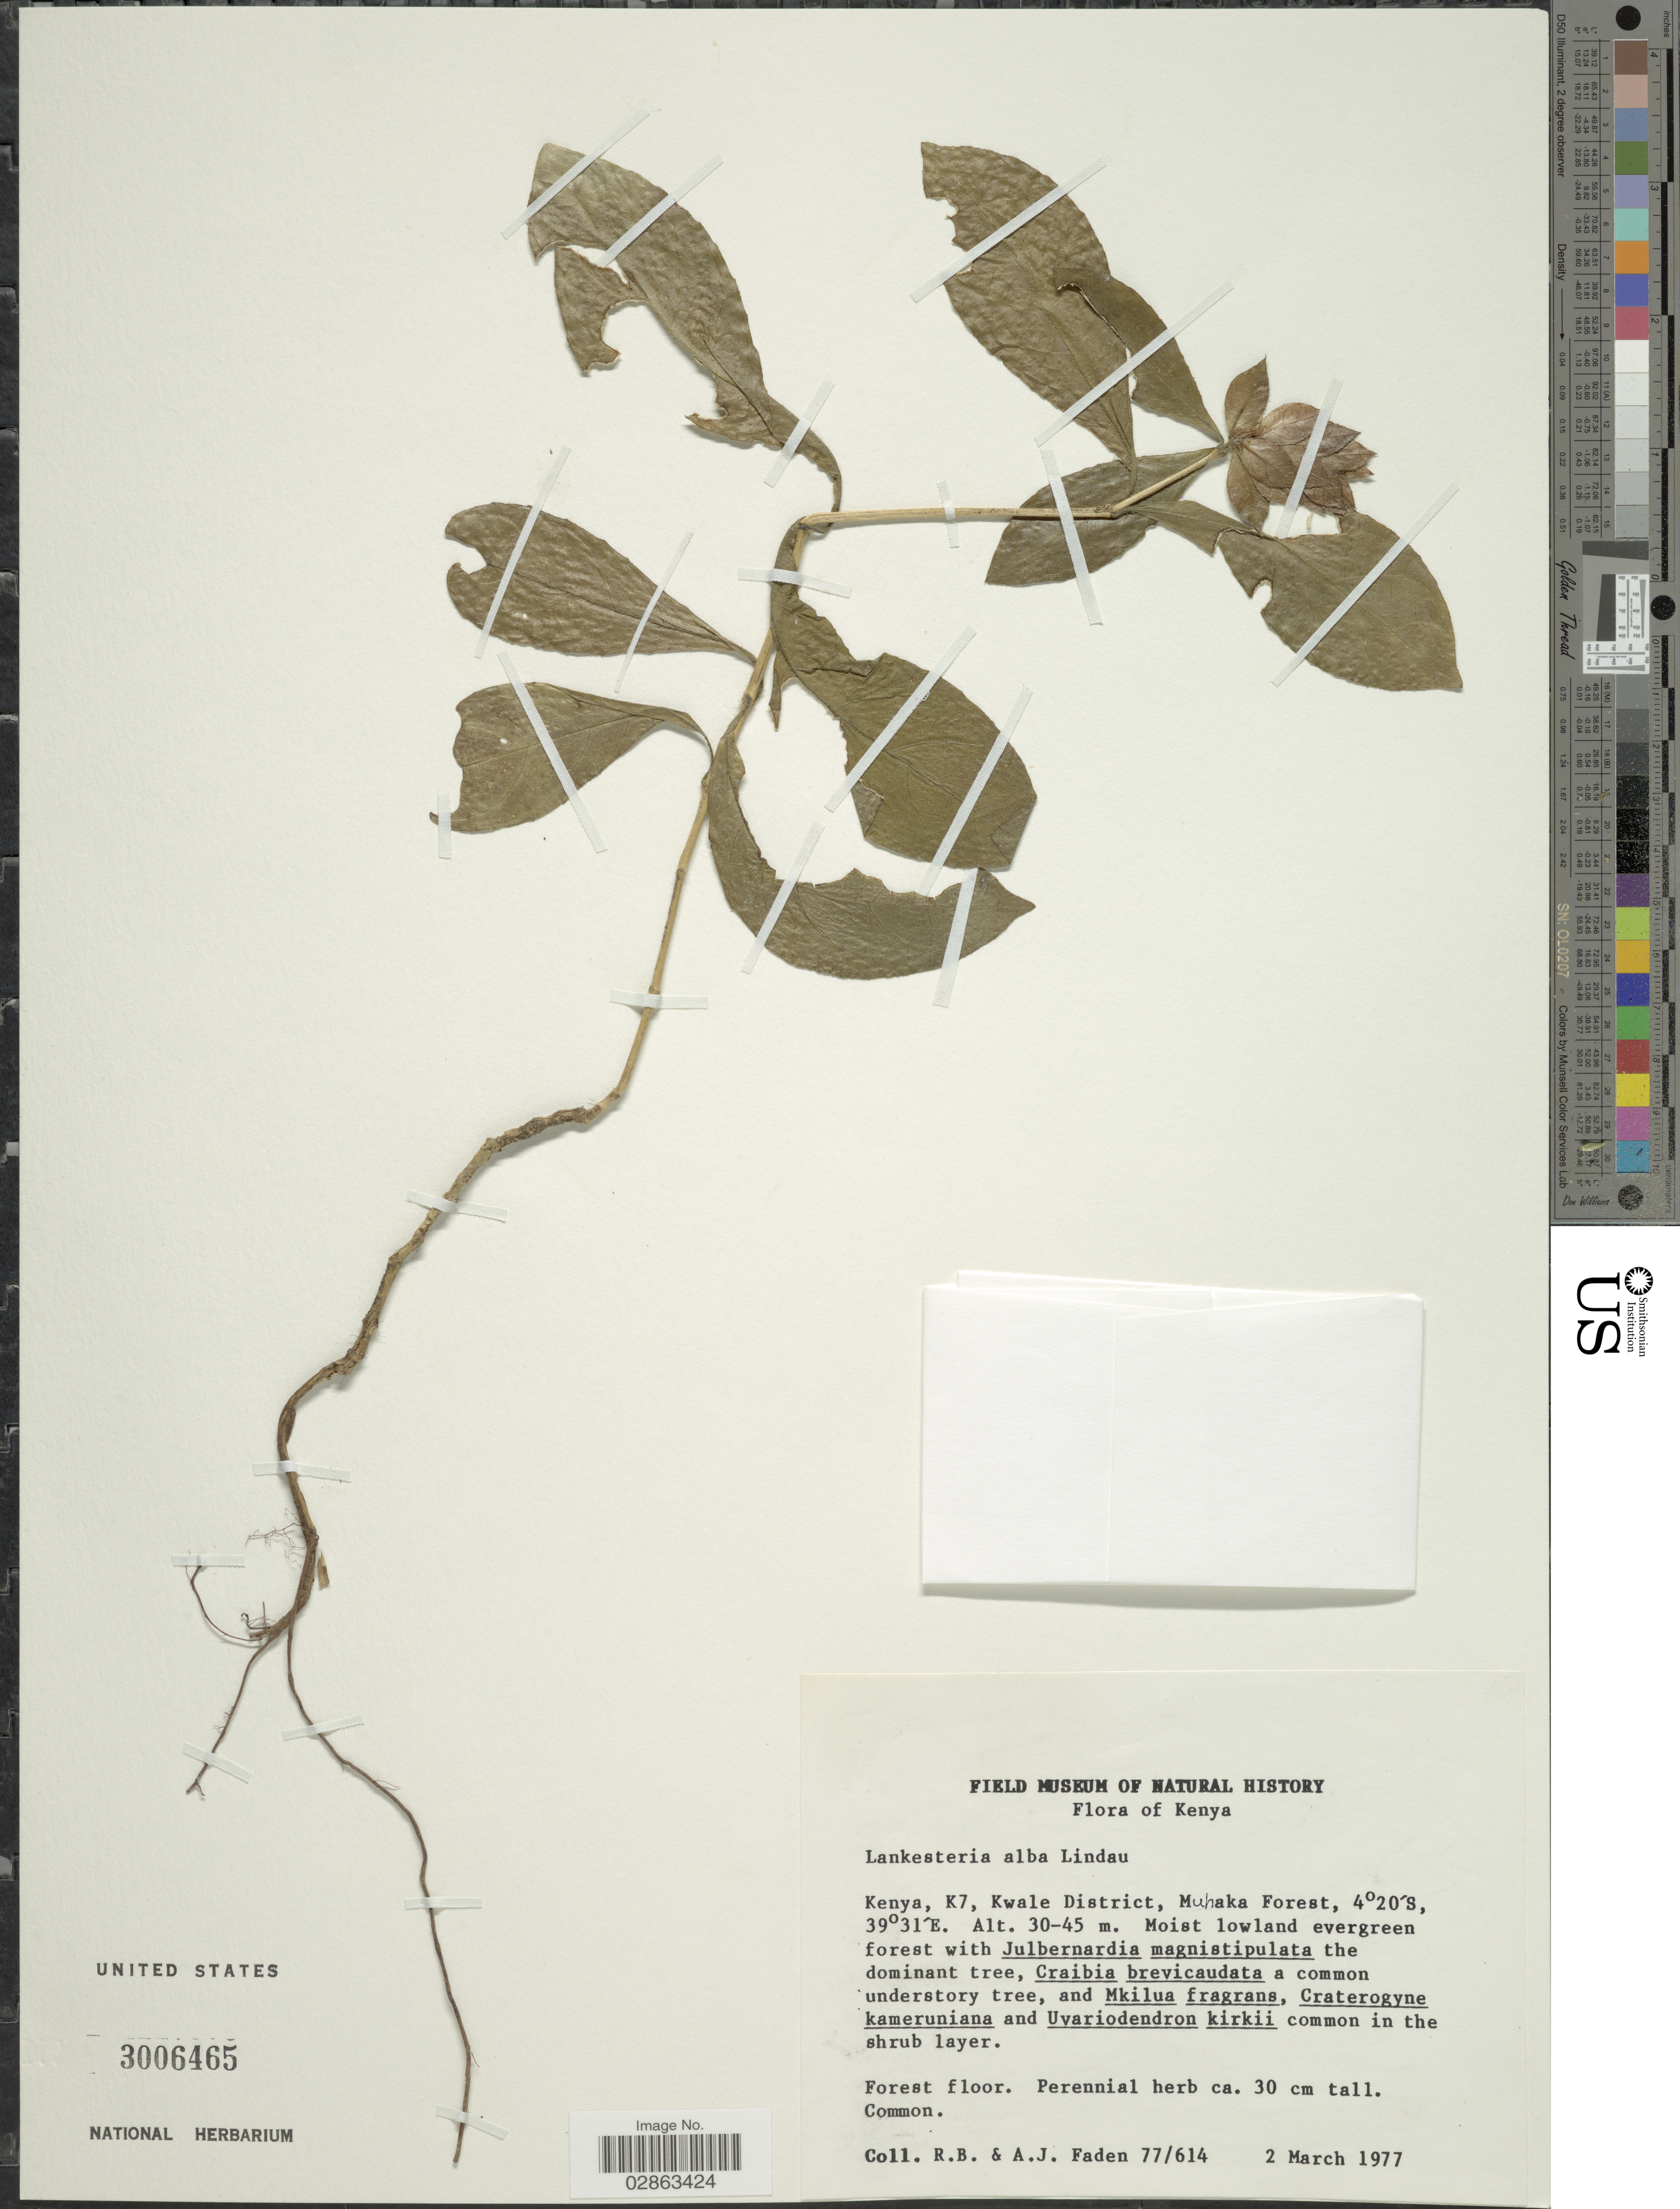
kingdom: Plantae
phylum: Tracheophyta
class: Magnoliopsida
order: Lamiales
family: Acanthaceae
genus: Lankesteria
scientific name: Lankesteria alba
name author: Lindau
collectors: R. B. Faden & A. J. Faden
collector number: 77/614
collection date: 1977-03-02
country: Kenya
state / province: Kwale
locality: K7, Kwale District, Muhaka Forest.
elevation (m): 30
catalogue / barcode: US 3006465